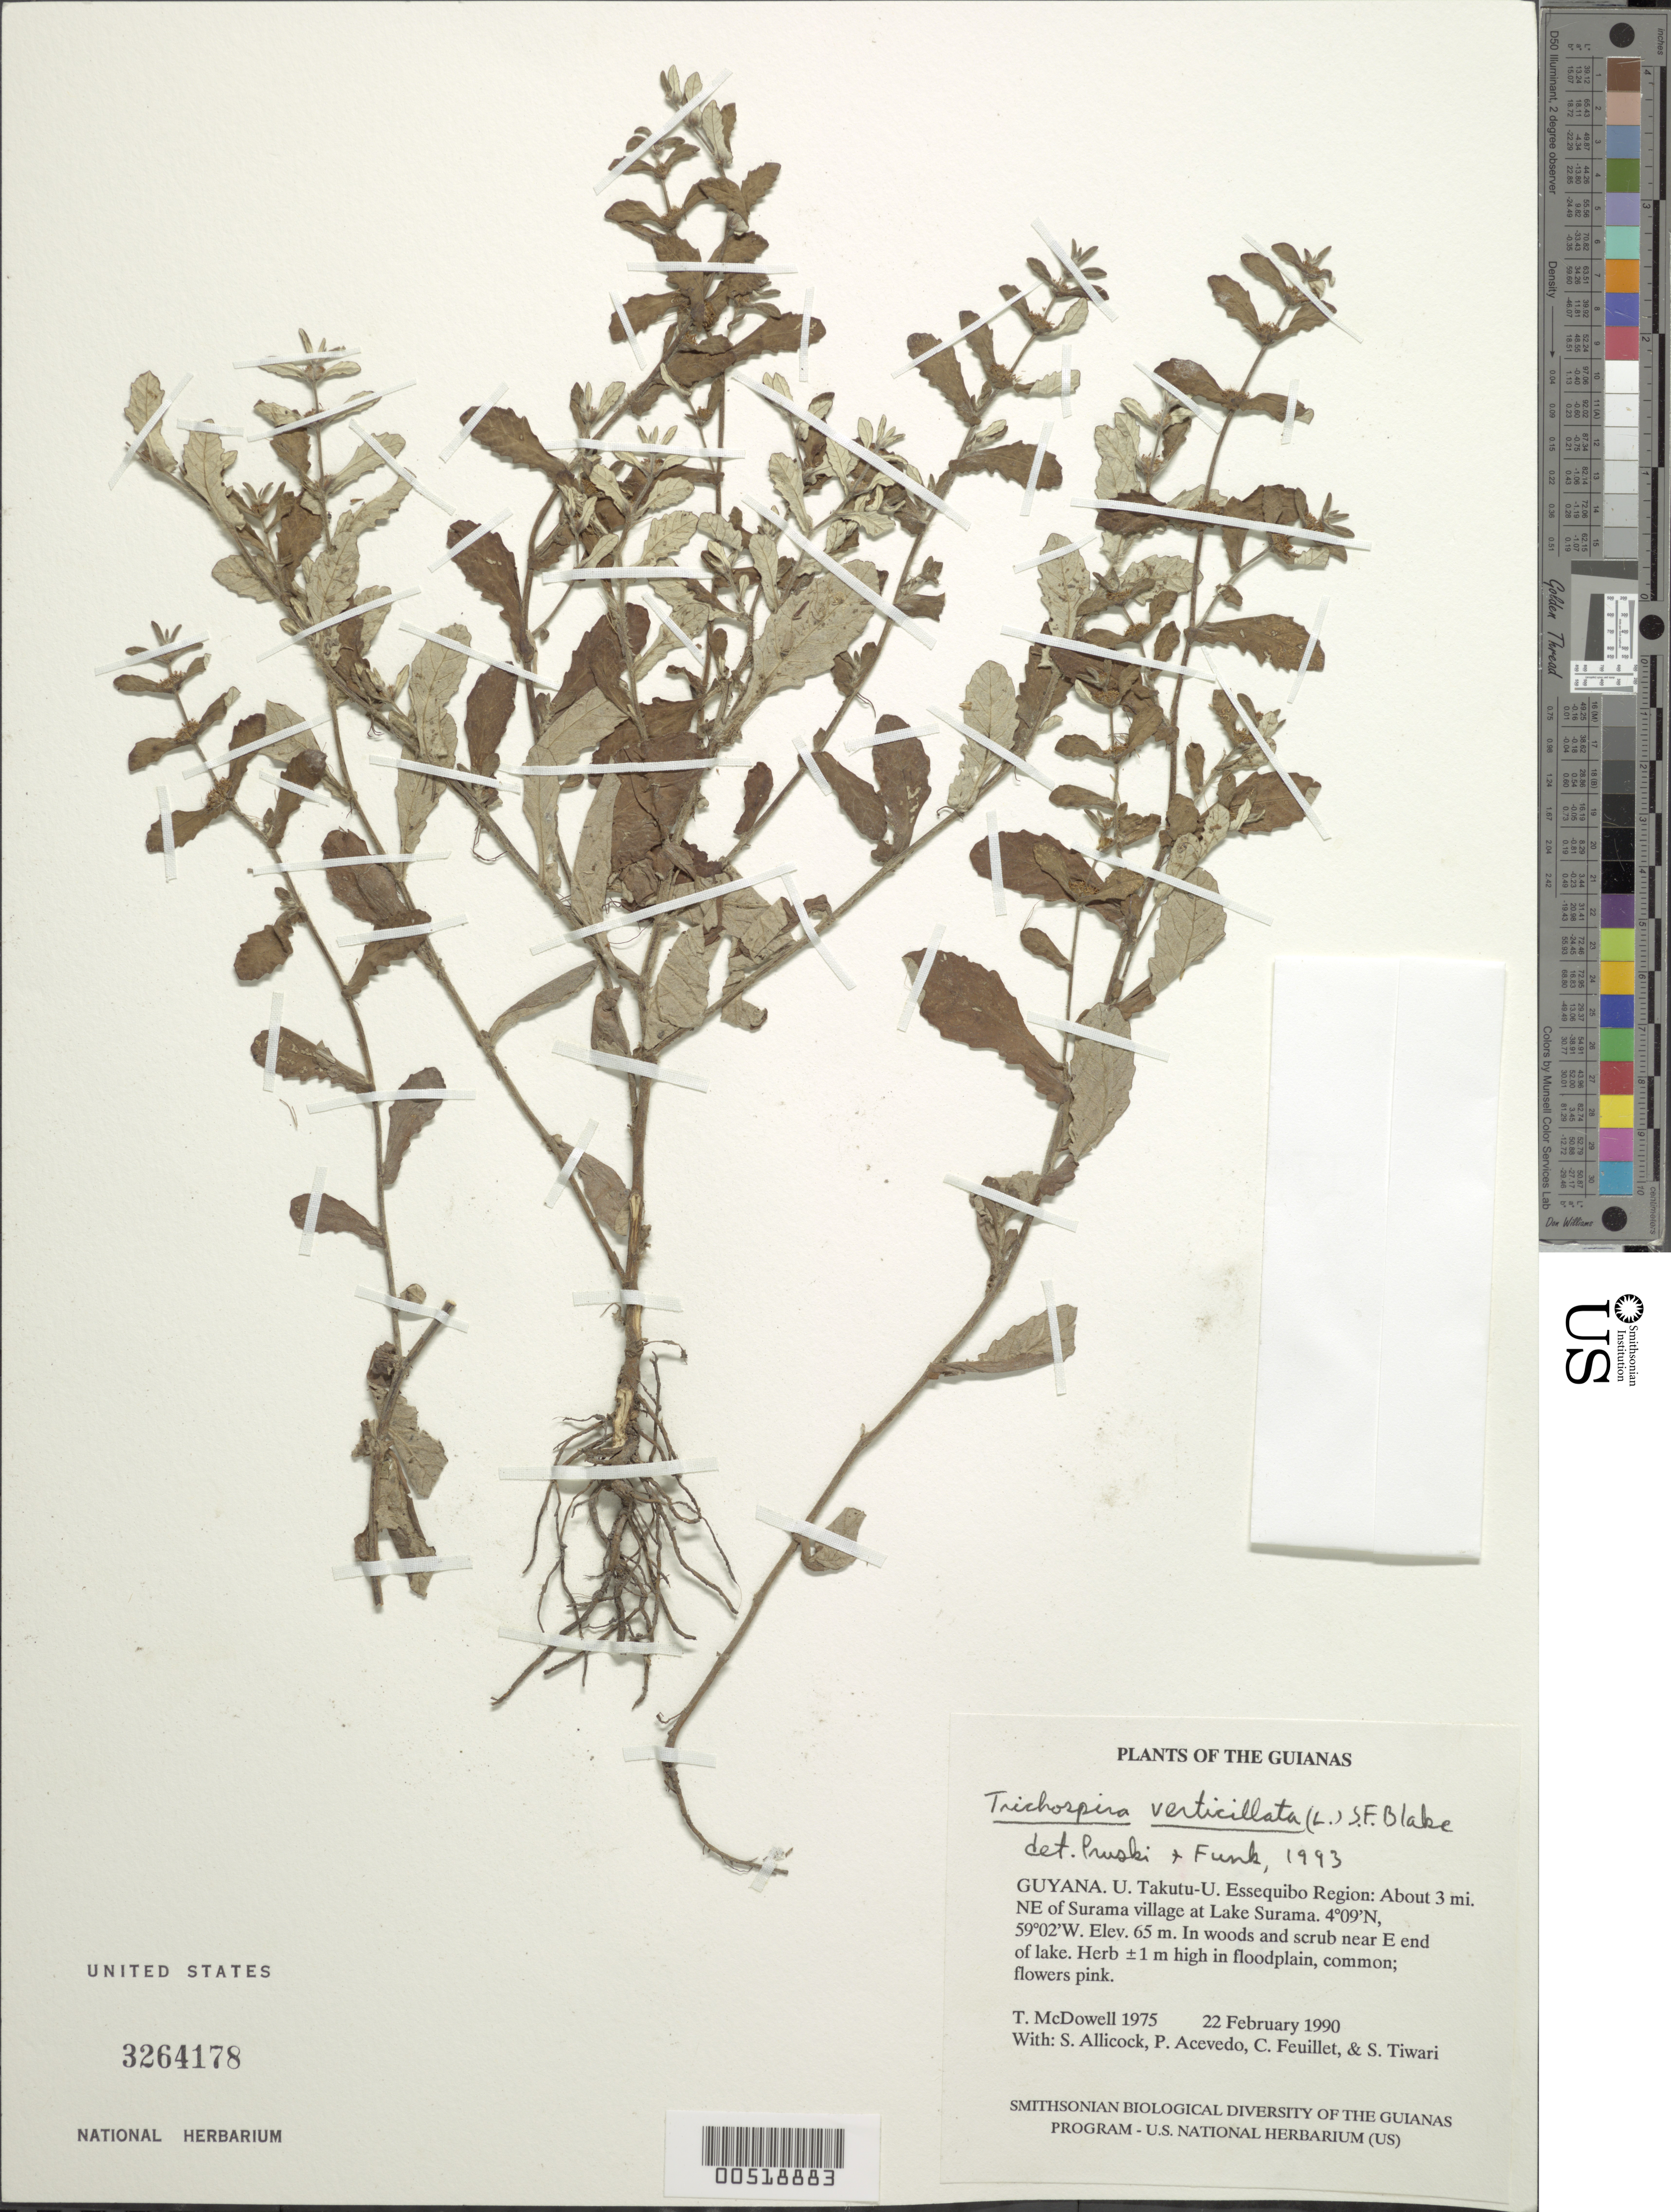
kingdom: Plantae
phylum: Tracheophyta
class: Magnoliopsida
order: Asterales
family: Asteraceae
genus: Trichospira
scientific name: Trichospira verticillata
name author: (L.) S.F. Blake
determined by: Pruski, J. F.; Funk, V. A.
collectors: T. McDowell, S. Allicock, P. Acevedo-Rodr., C. Feuillet & S. Tiwari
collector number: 1975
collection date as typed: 22 February 1990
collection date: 1990-02-22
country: Guyana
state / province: U. Takutu-U. Essequibo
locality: About 3 mi. NE of Surama village, near eastern end of Lake Surama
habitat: Woods and scrub besides lake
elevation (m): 65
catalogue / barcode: US 3264178